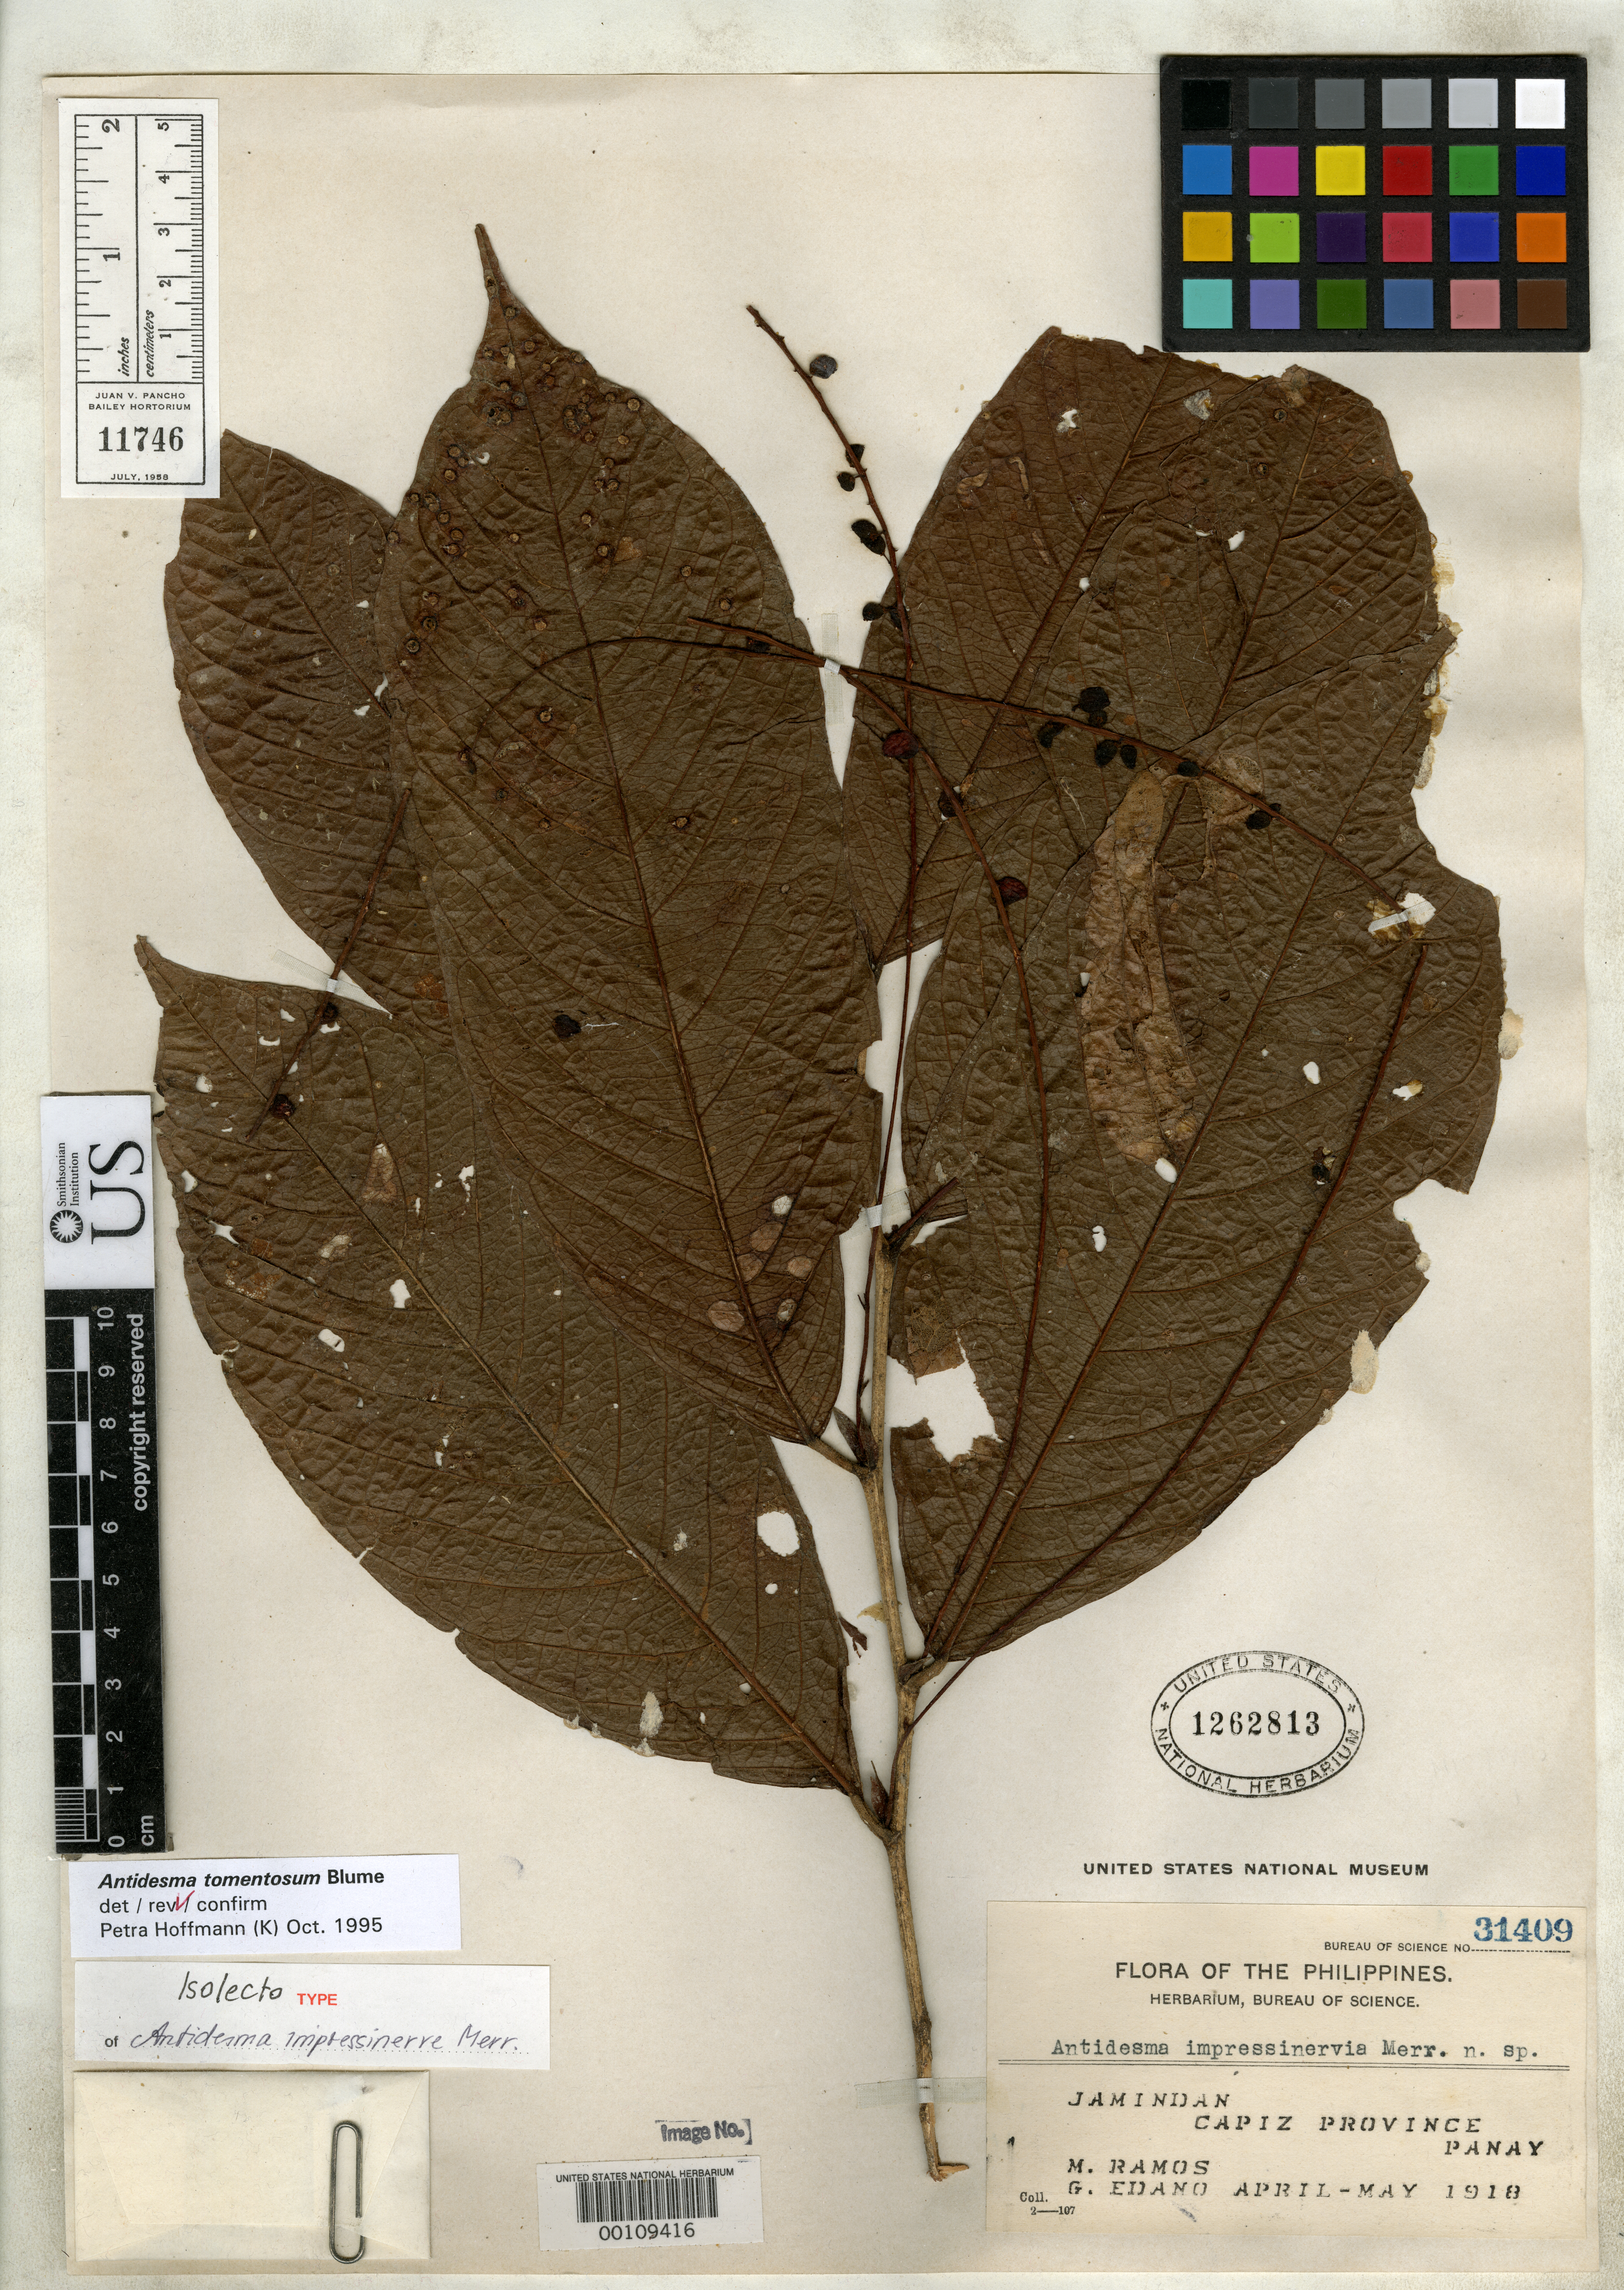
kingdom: Plantae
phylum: Tracheophyta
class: Magnoliopsida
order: Malpighiales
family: Phyllanthaceae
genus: Antidesma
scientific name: Antidesma impressinerve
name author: Merr.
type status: Isotype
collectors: M. Ramos & G. E. Edaño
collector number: Bur. Sci. 31409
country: Philippines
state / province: Western Visayas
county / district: Capiz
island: Panay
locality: Jamindan.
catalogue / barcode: US 1262813